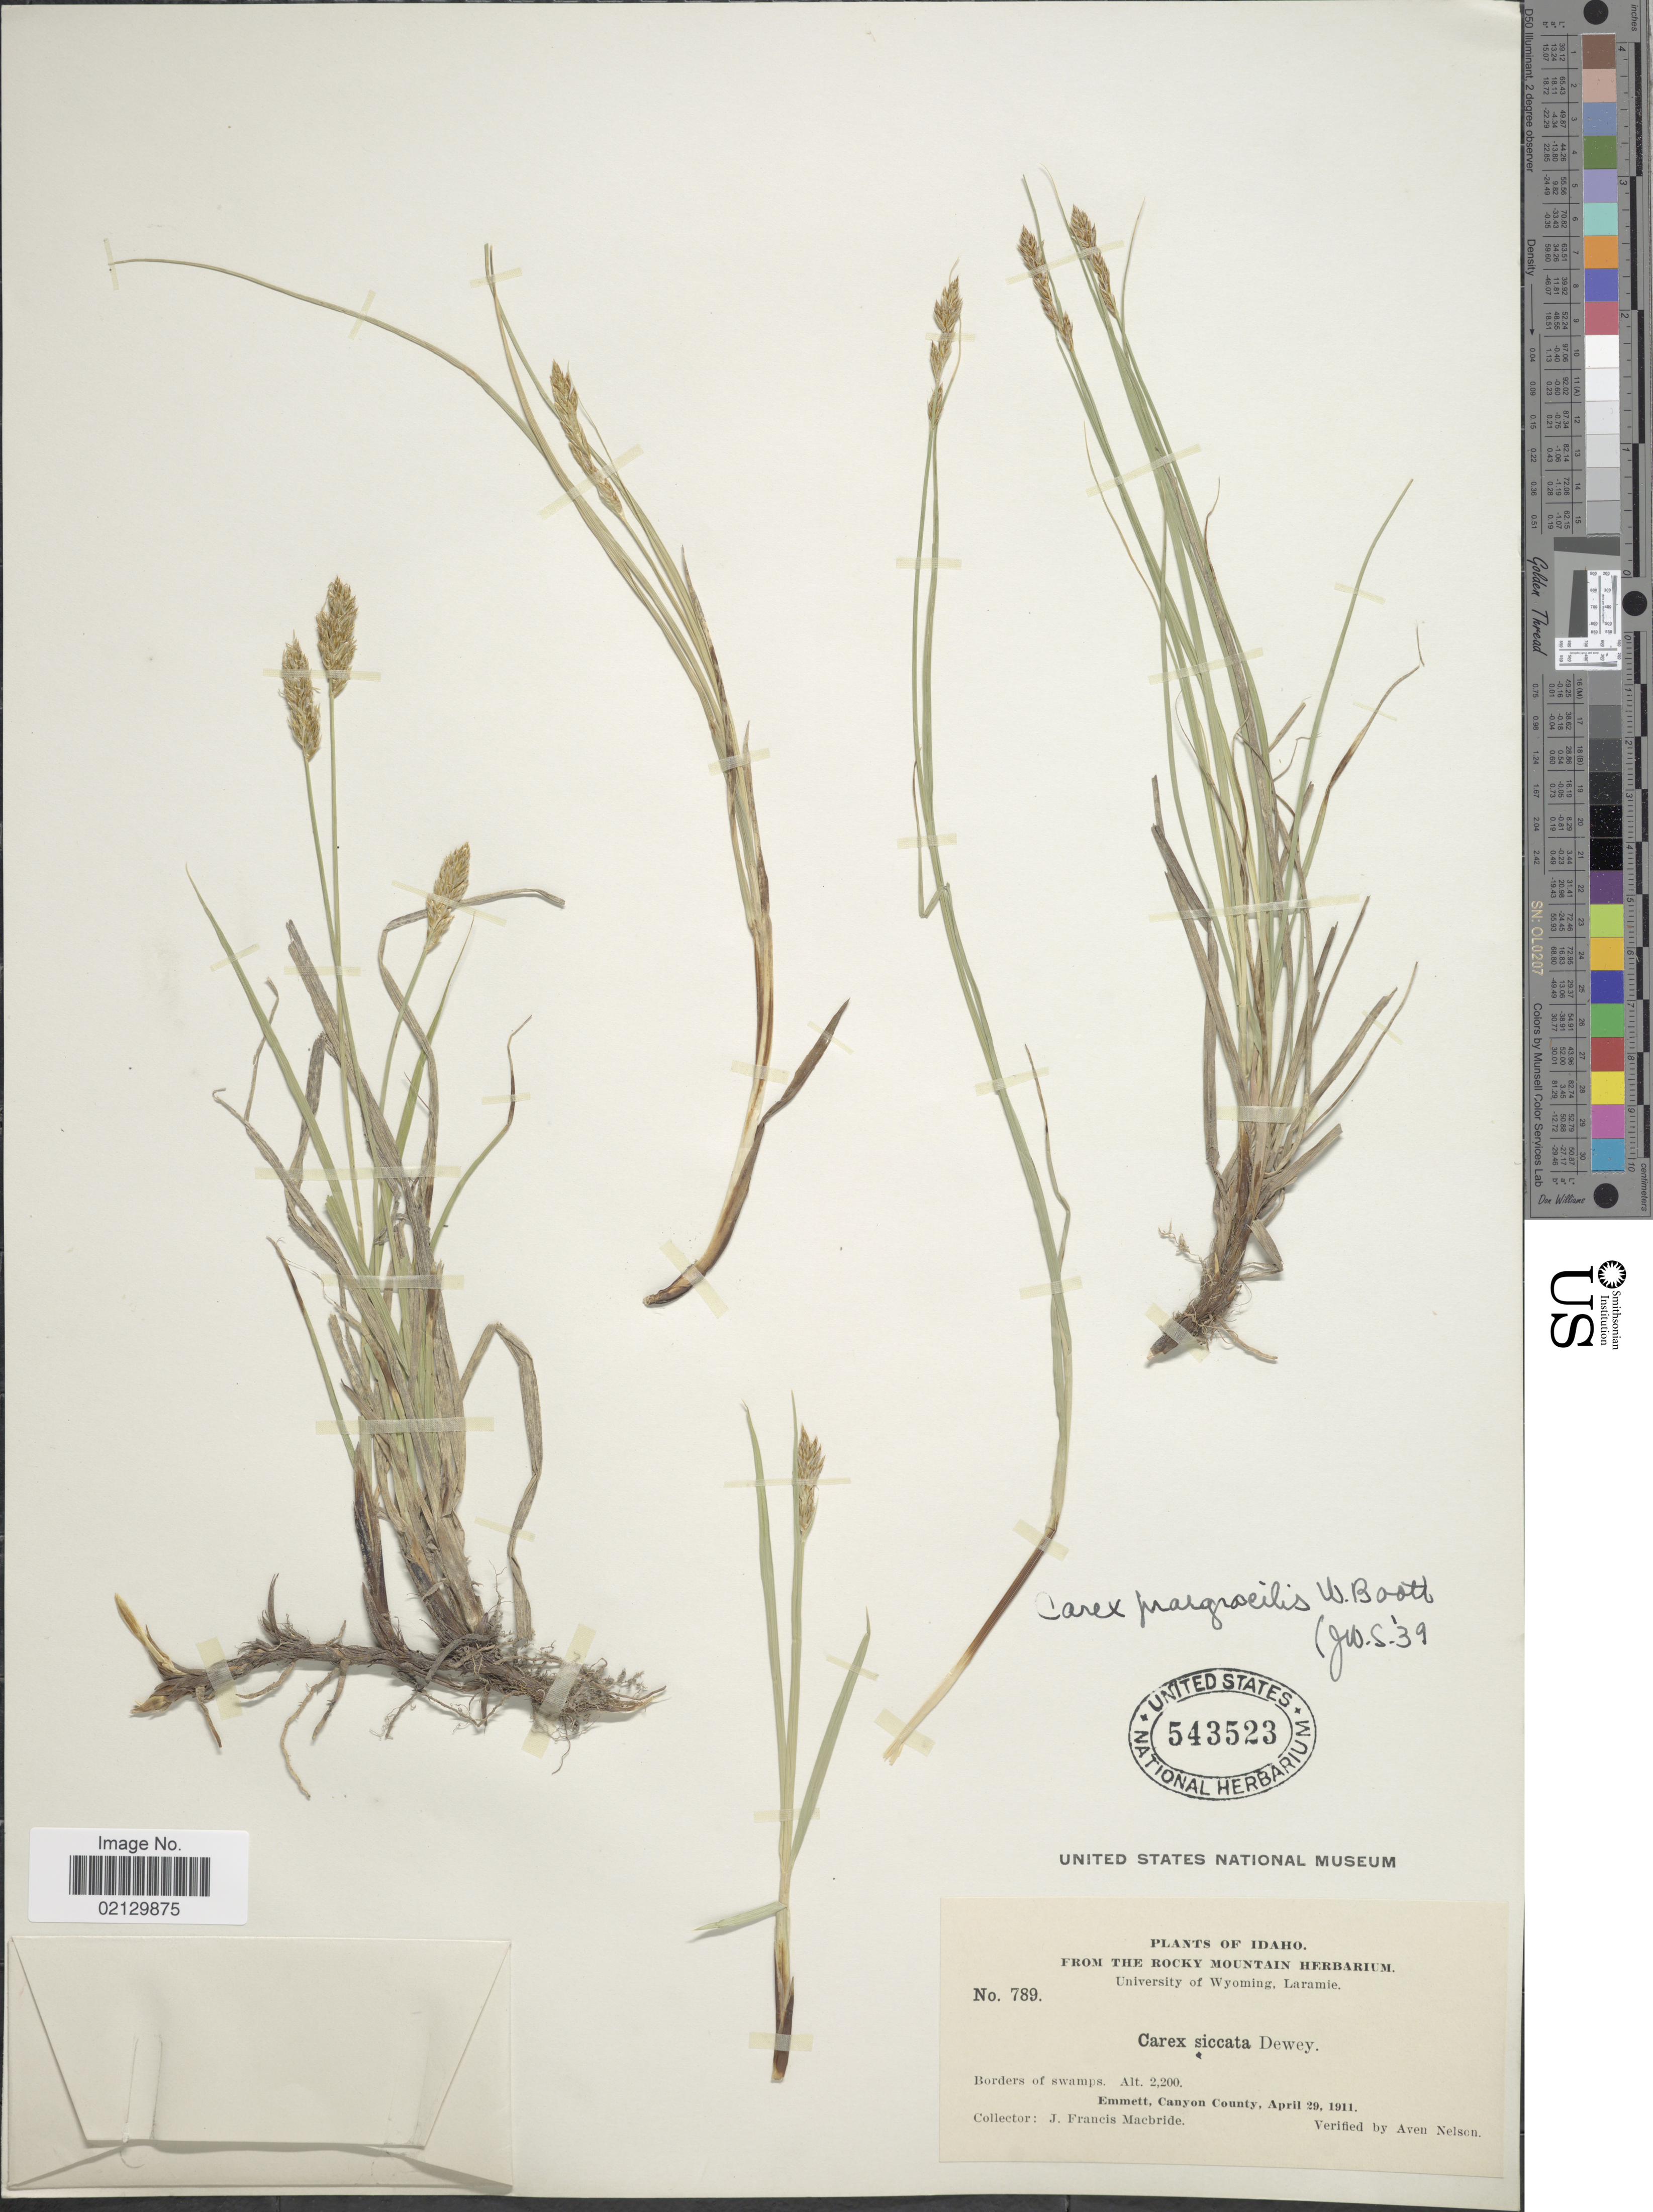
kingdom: Plantae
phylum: Tracheophyta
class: Liliopsida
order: Poales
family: Cyperaceae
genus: Carex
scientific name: Carex praegracilis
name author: W. Boott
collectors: J. F. Macbride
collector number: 789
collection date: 1911-04-29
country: United States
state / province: Idaho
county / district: Canyon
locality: Borders of swamps, Emmett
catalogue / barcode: US 543523